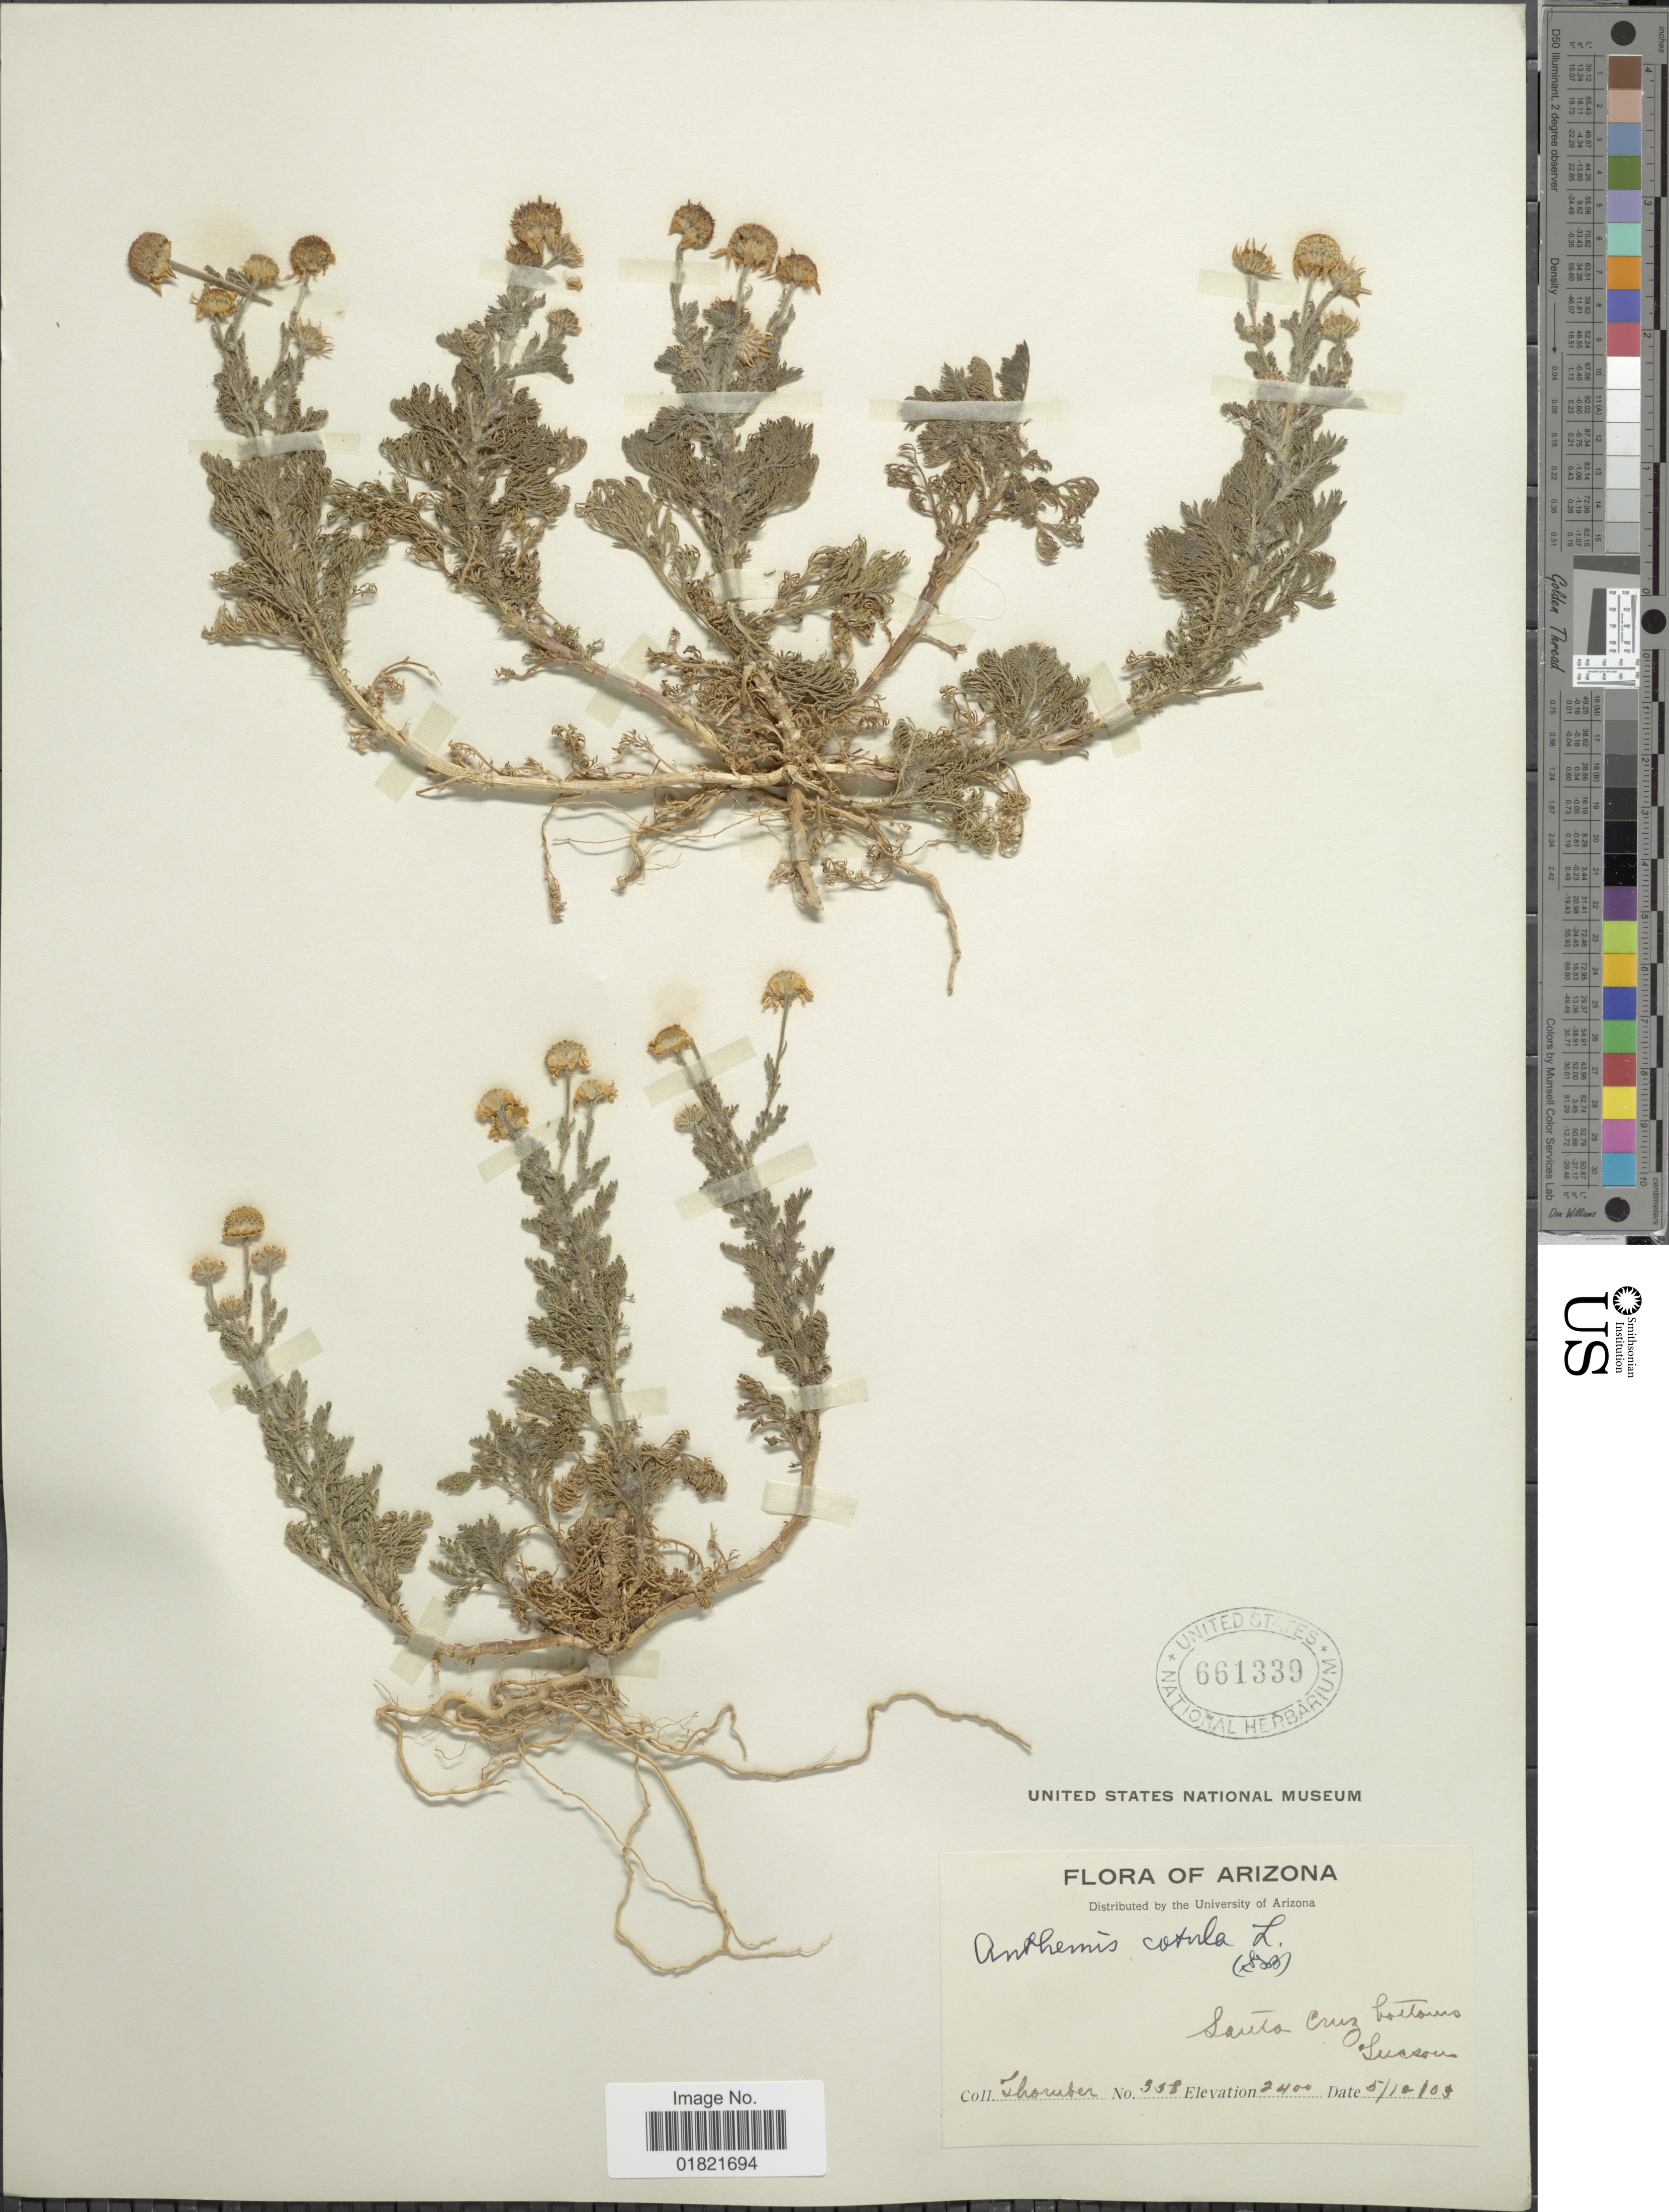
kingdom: Plantae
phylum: Tracheophyta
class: Magnoliopsida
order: Asterales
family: Asteraceae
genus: Anthemis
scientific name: Anthemis cotula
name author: L.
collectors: J. Thornber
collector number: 358*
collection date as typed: Transcribed d/m/y: 12/5/9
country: United States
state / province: Arizona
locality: Santa Cruz bottoms, Tucson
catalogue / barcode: US 661339